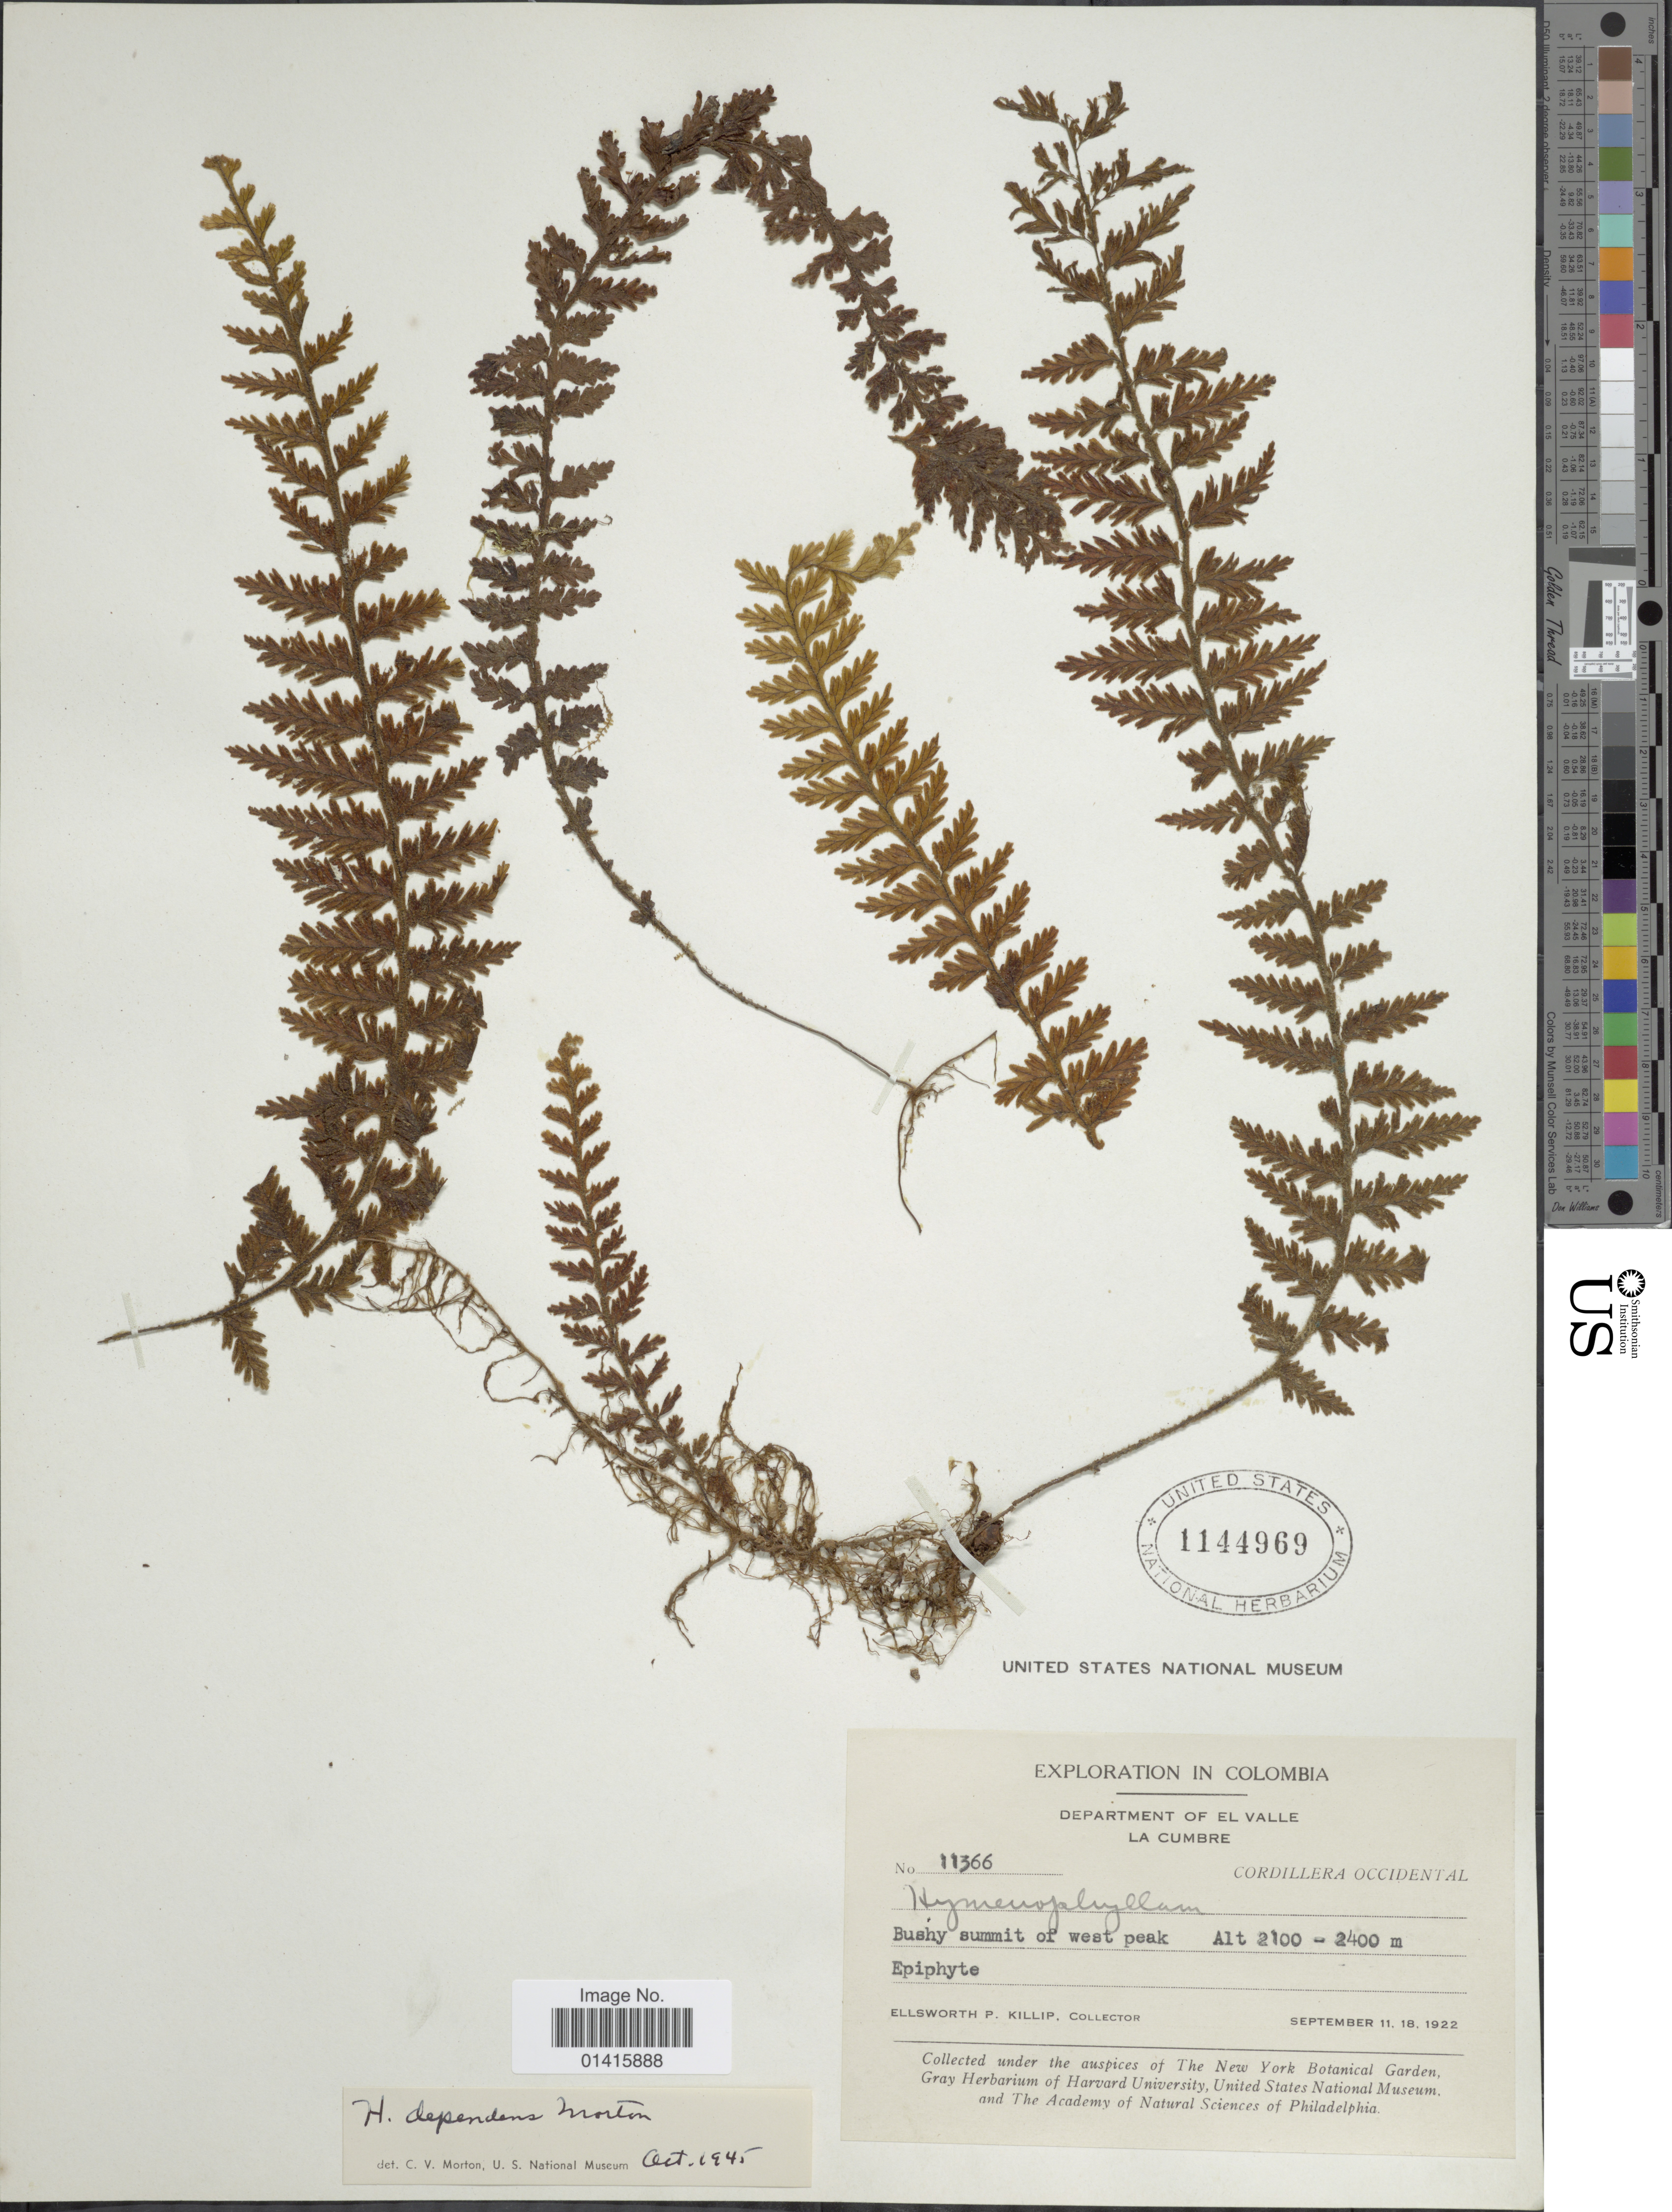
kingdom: Plantae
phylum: Tracheophyta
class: Polypodiopsida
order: Hymenophyllales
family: Hymenophyllaceae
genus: Hymenophyllum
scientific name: Hymenophyllum dependens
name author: C.V. Morton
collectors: E. P. Killip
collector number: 11366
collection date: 1922-09-11/1922-09-18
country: Colombia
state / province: Valle del Cauca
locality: Department of El Valle, La Cumbre, Cordillera occidental, bushy summit of west peak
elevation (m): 2100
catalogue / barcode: US 1144969